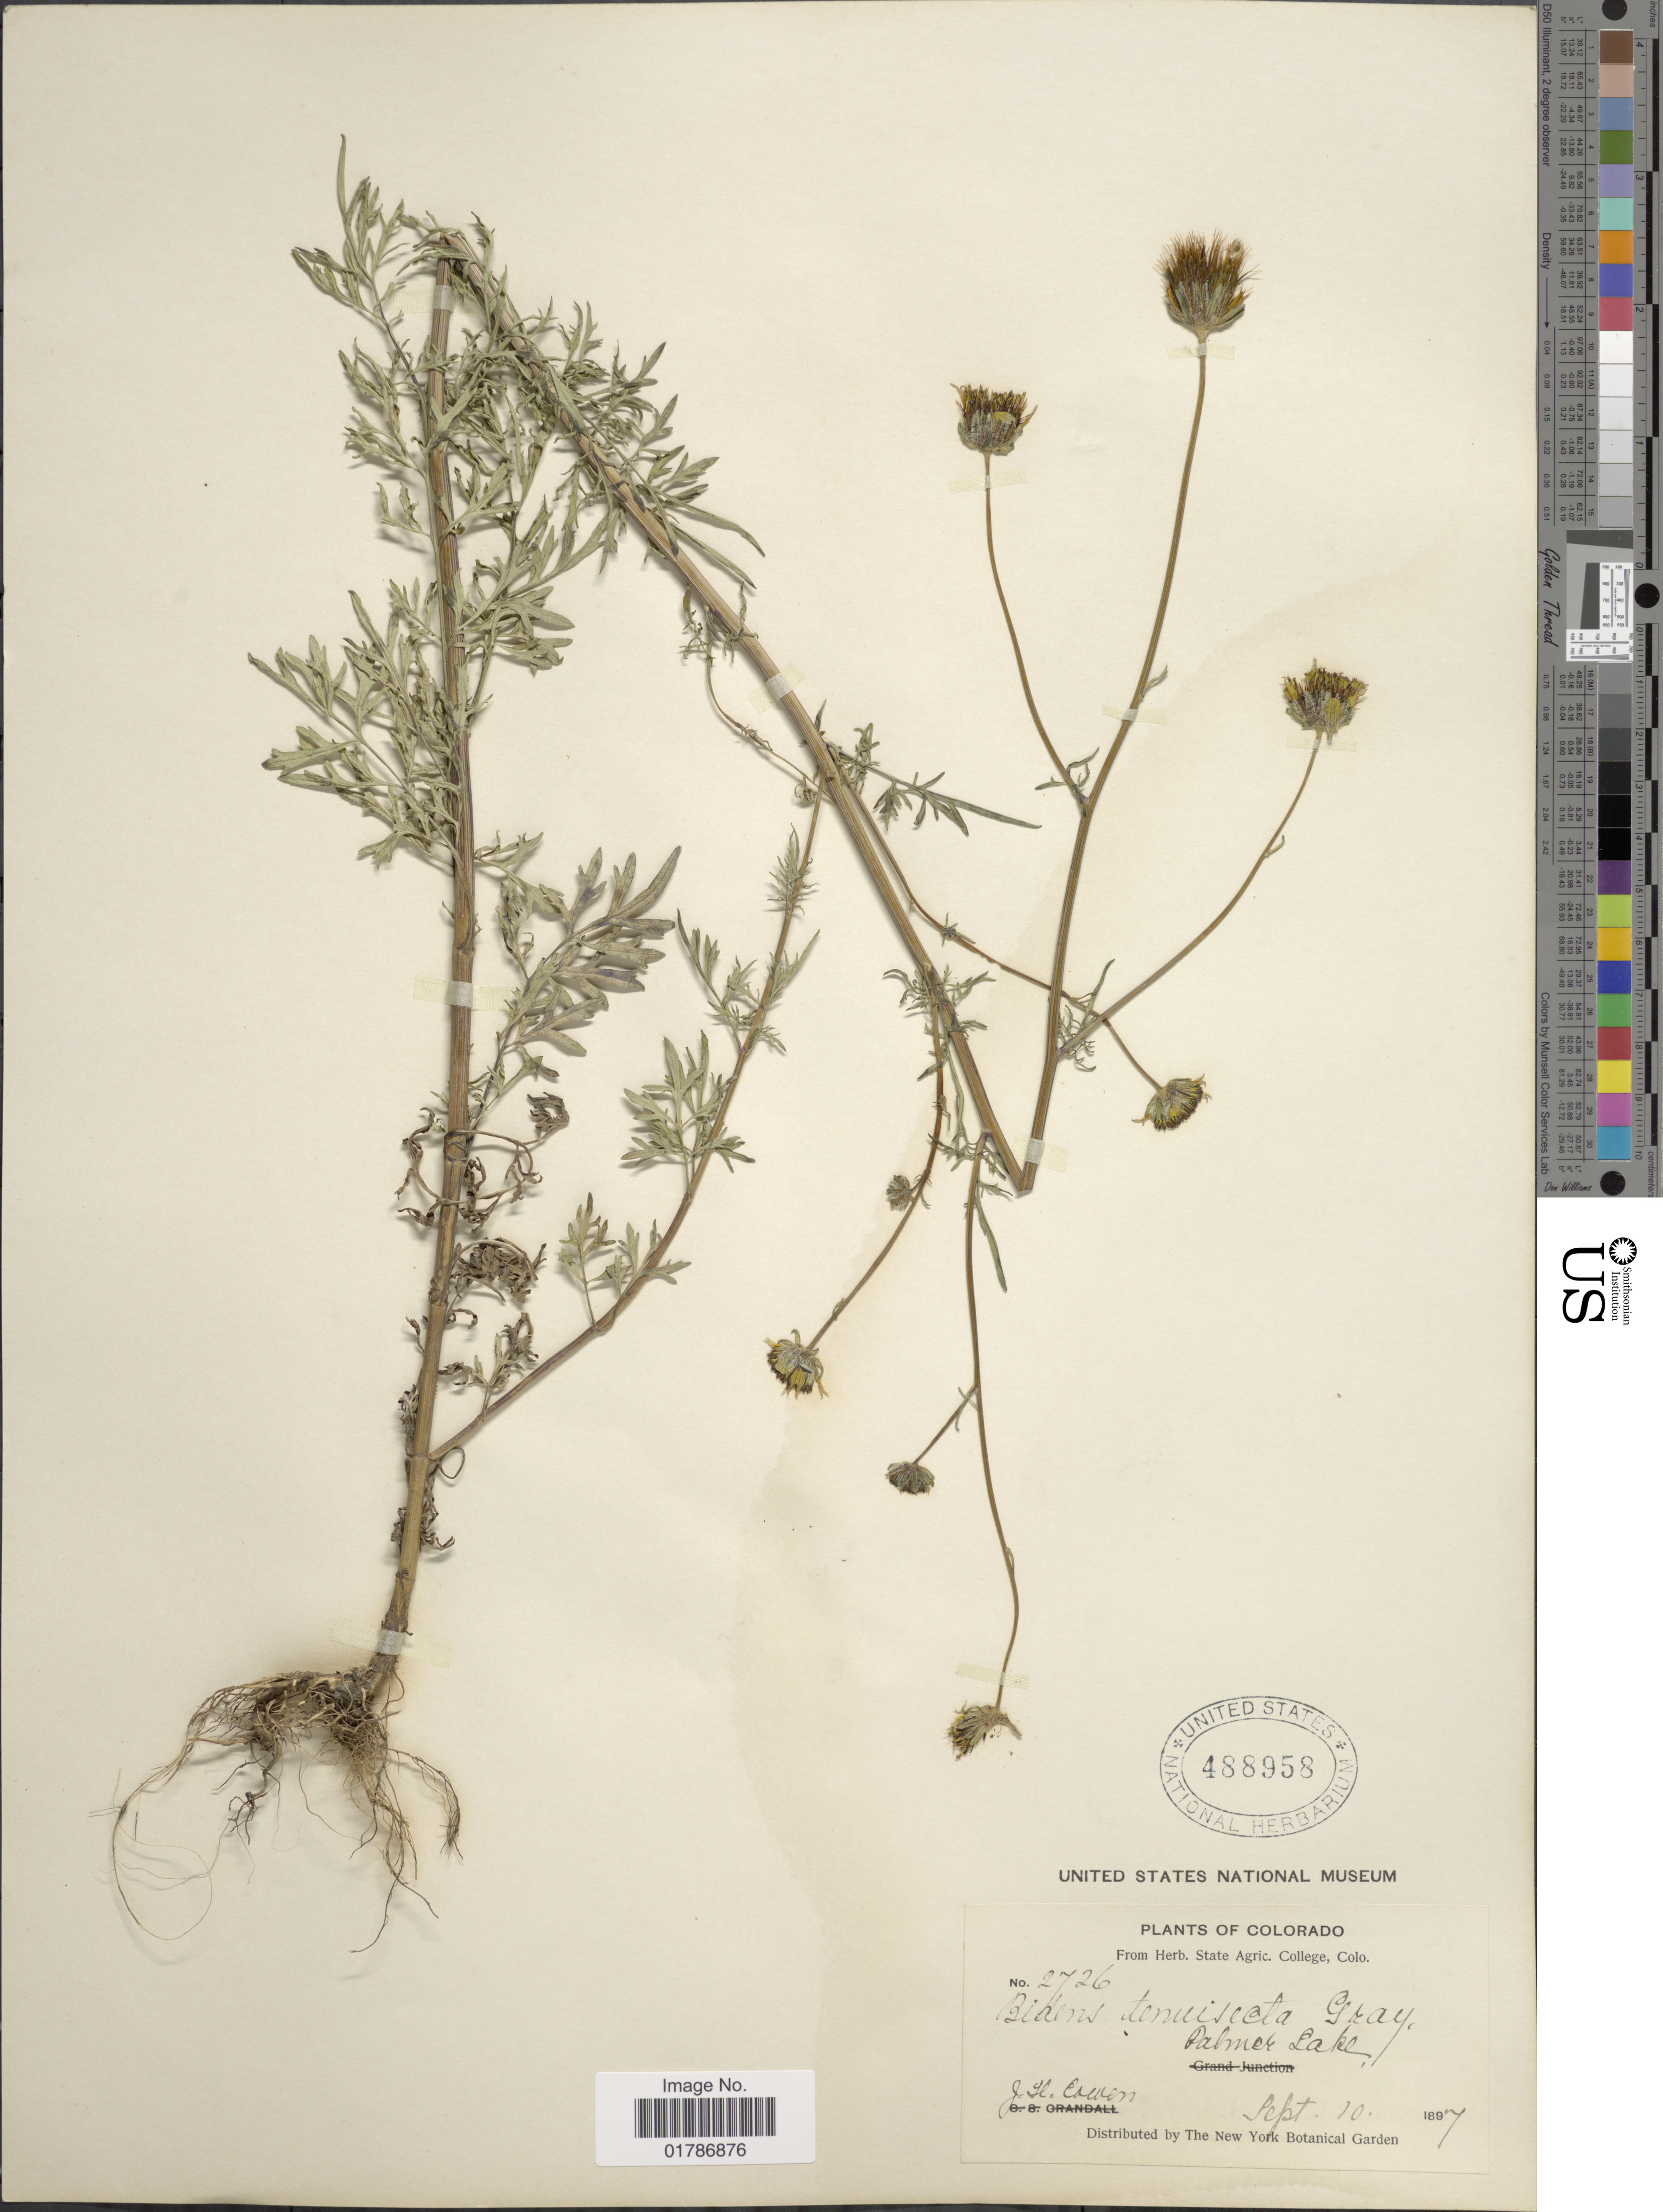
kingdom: Plantae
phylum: Tracheophyta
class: Magnoliopsida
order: Asterales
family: Asteraceae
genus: Bidens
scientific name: Bidens tenuisecta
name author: A. Gray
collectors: J. H. Cowen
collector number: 2726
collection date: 1897-09-10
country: United States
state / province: Colorado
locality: Palmer Lake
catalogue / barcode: US 488958